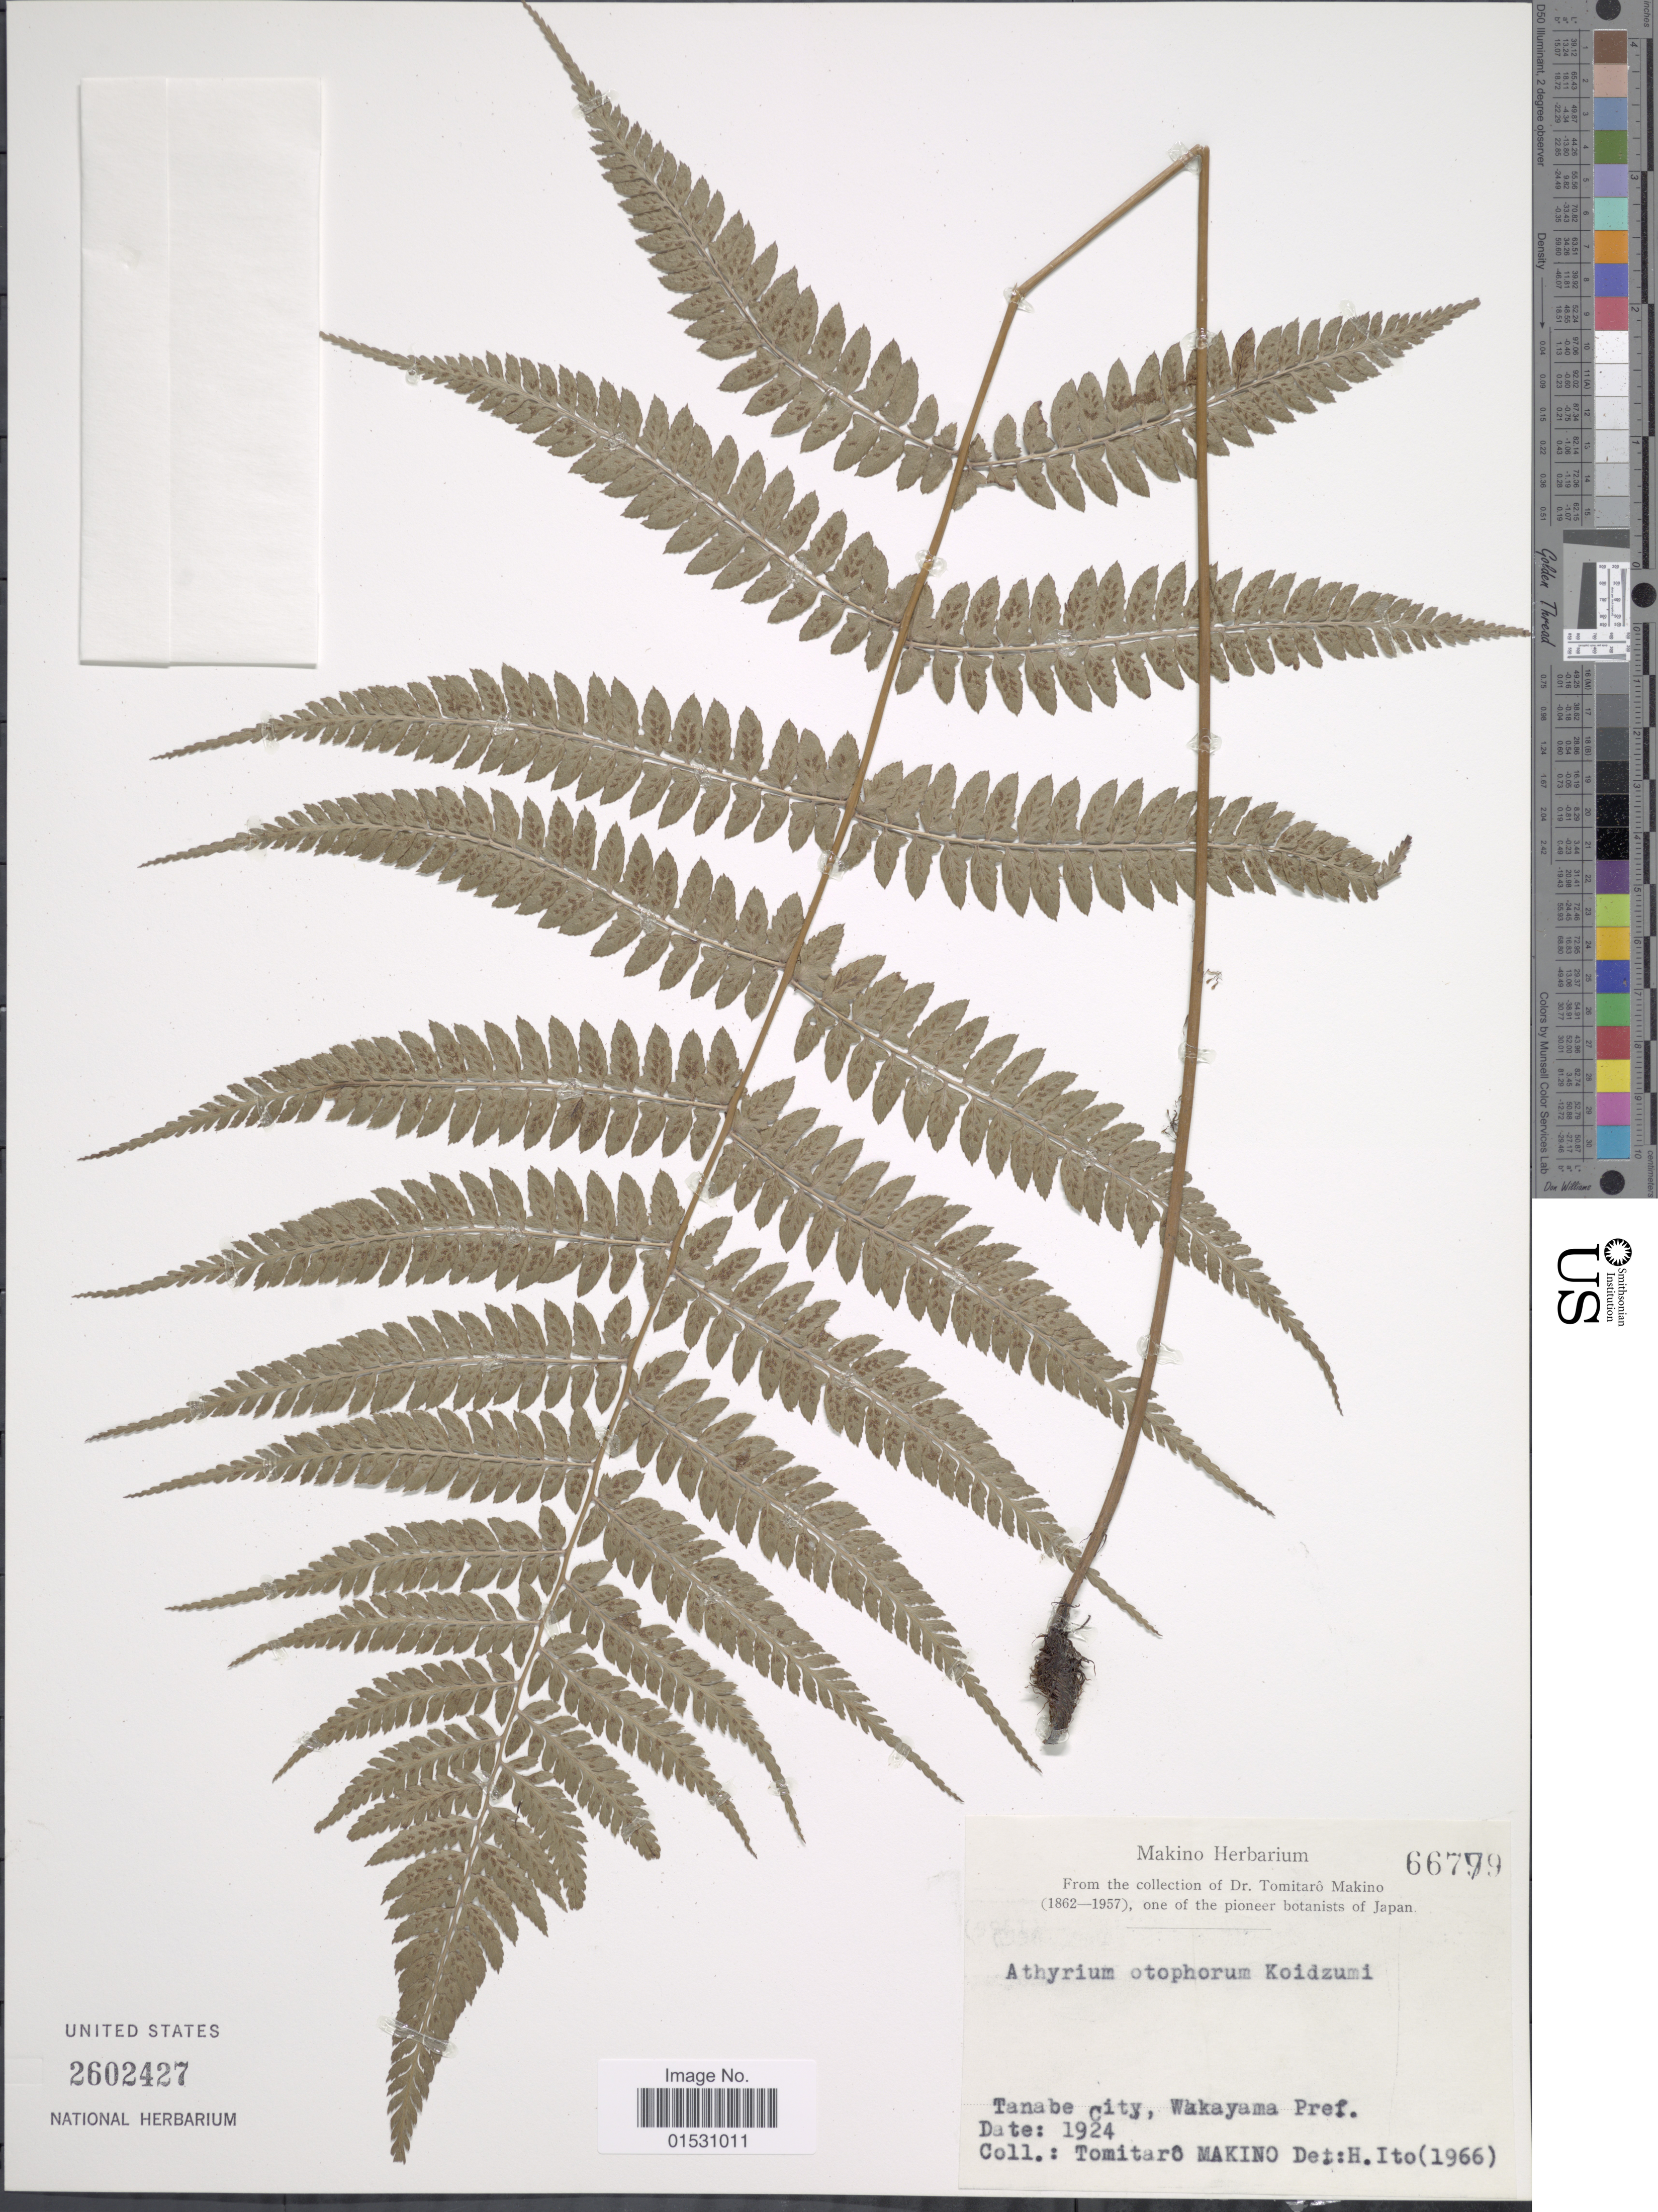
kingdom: Plantae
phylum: Tracheophyta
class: Polypodiopsida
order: Polypodiales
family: Athyriaceae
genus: Athyrium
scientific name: Athyrium otophorum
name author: (Miq.) Koidz.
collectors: T. Makino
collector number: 66779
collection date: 1924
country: Japan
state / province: Wakayama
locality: Tanabe city, Wakayama Pref.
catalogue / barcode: US 2602427